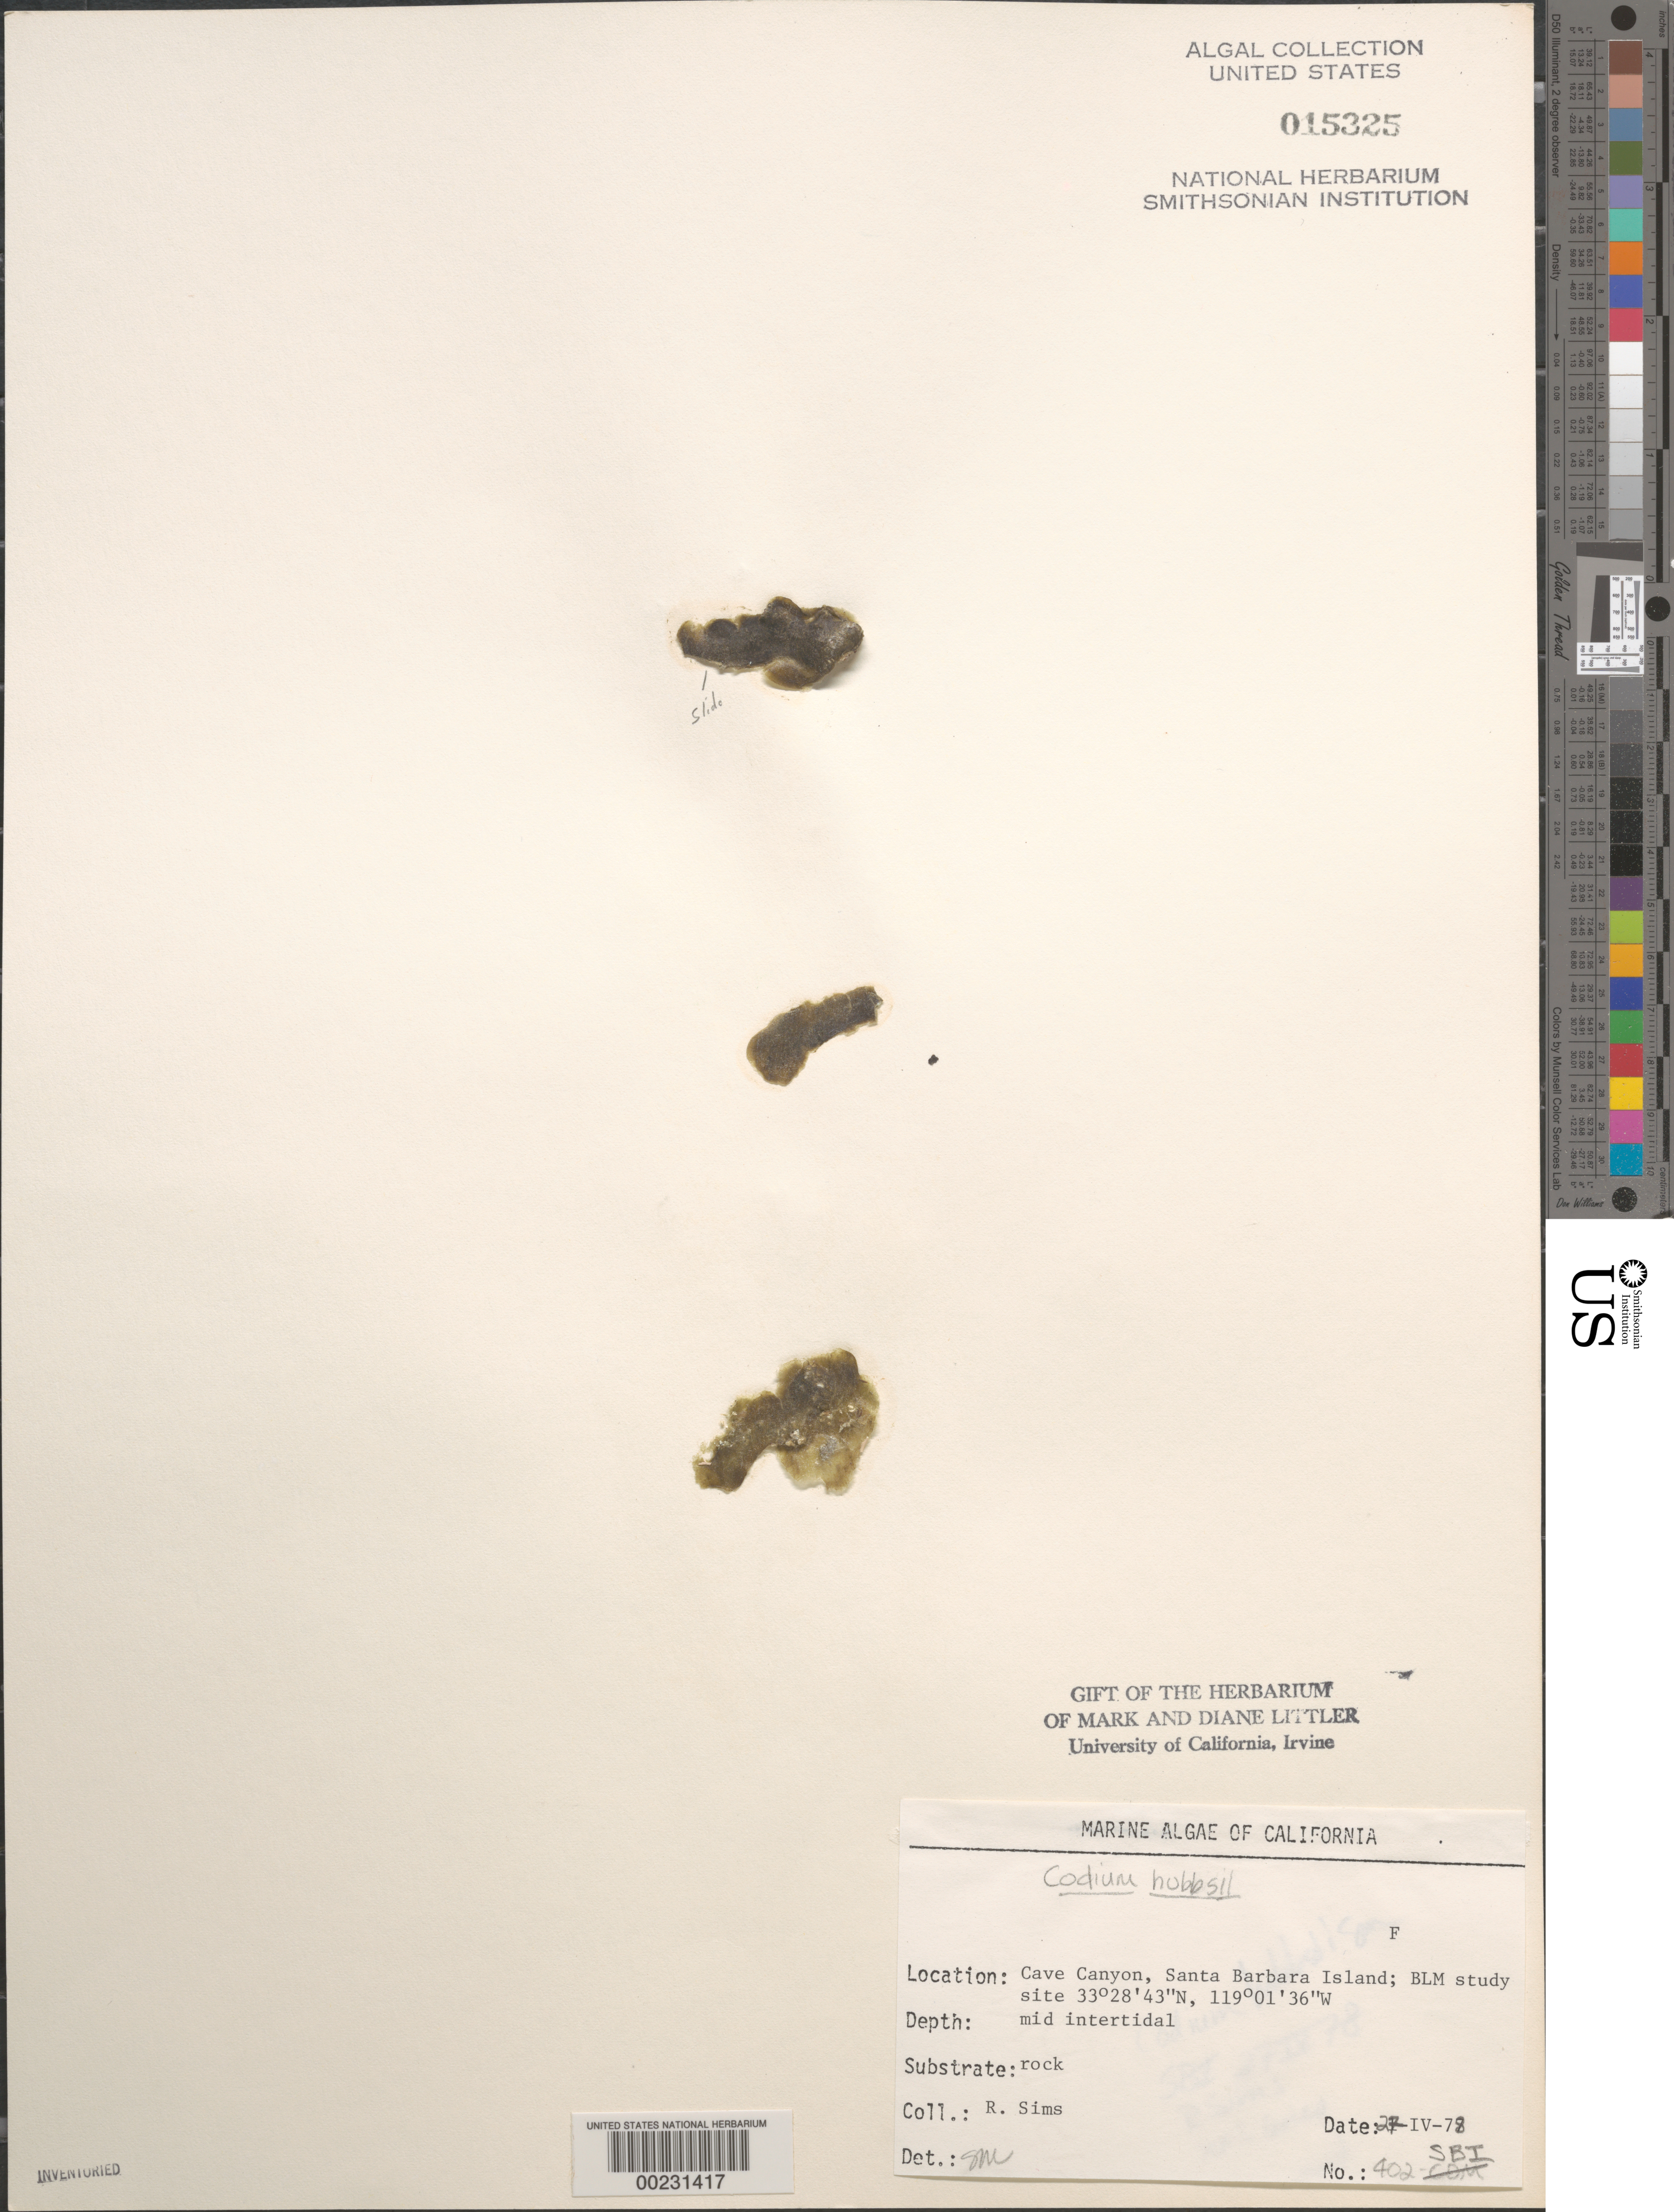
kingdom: Plantae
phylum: Chlorophyta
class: Ulvophyceae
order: Bryopsidales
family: Codiaceae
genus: Codium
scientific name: Codium hubbsii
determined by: Murray, S. N.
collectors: R. H. Sims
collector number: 402-SBI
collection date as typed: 27 Apr 1978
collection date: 1978-04-27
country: United States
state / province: California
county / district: Santa Barbara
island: Santa Barbara Island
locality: Cave Canyon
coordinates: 33 28' 43" N, 119 01' 36" W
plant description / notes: BLM-SOCALBIGHT Rocky Intertidal Survey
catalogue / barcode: US 15325